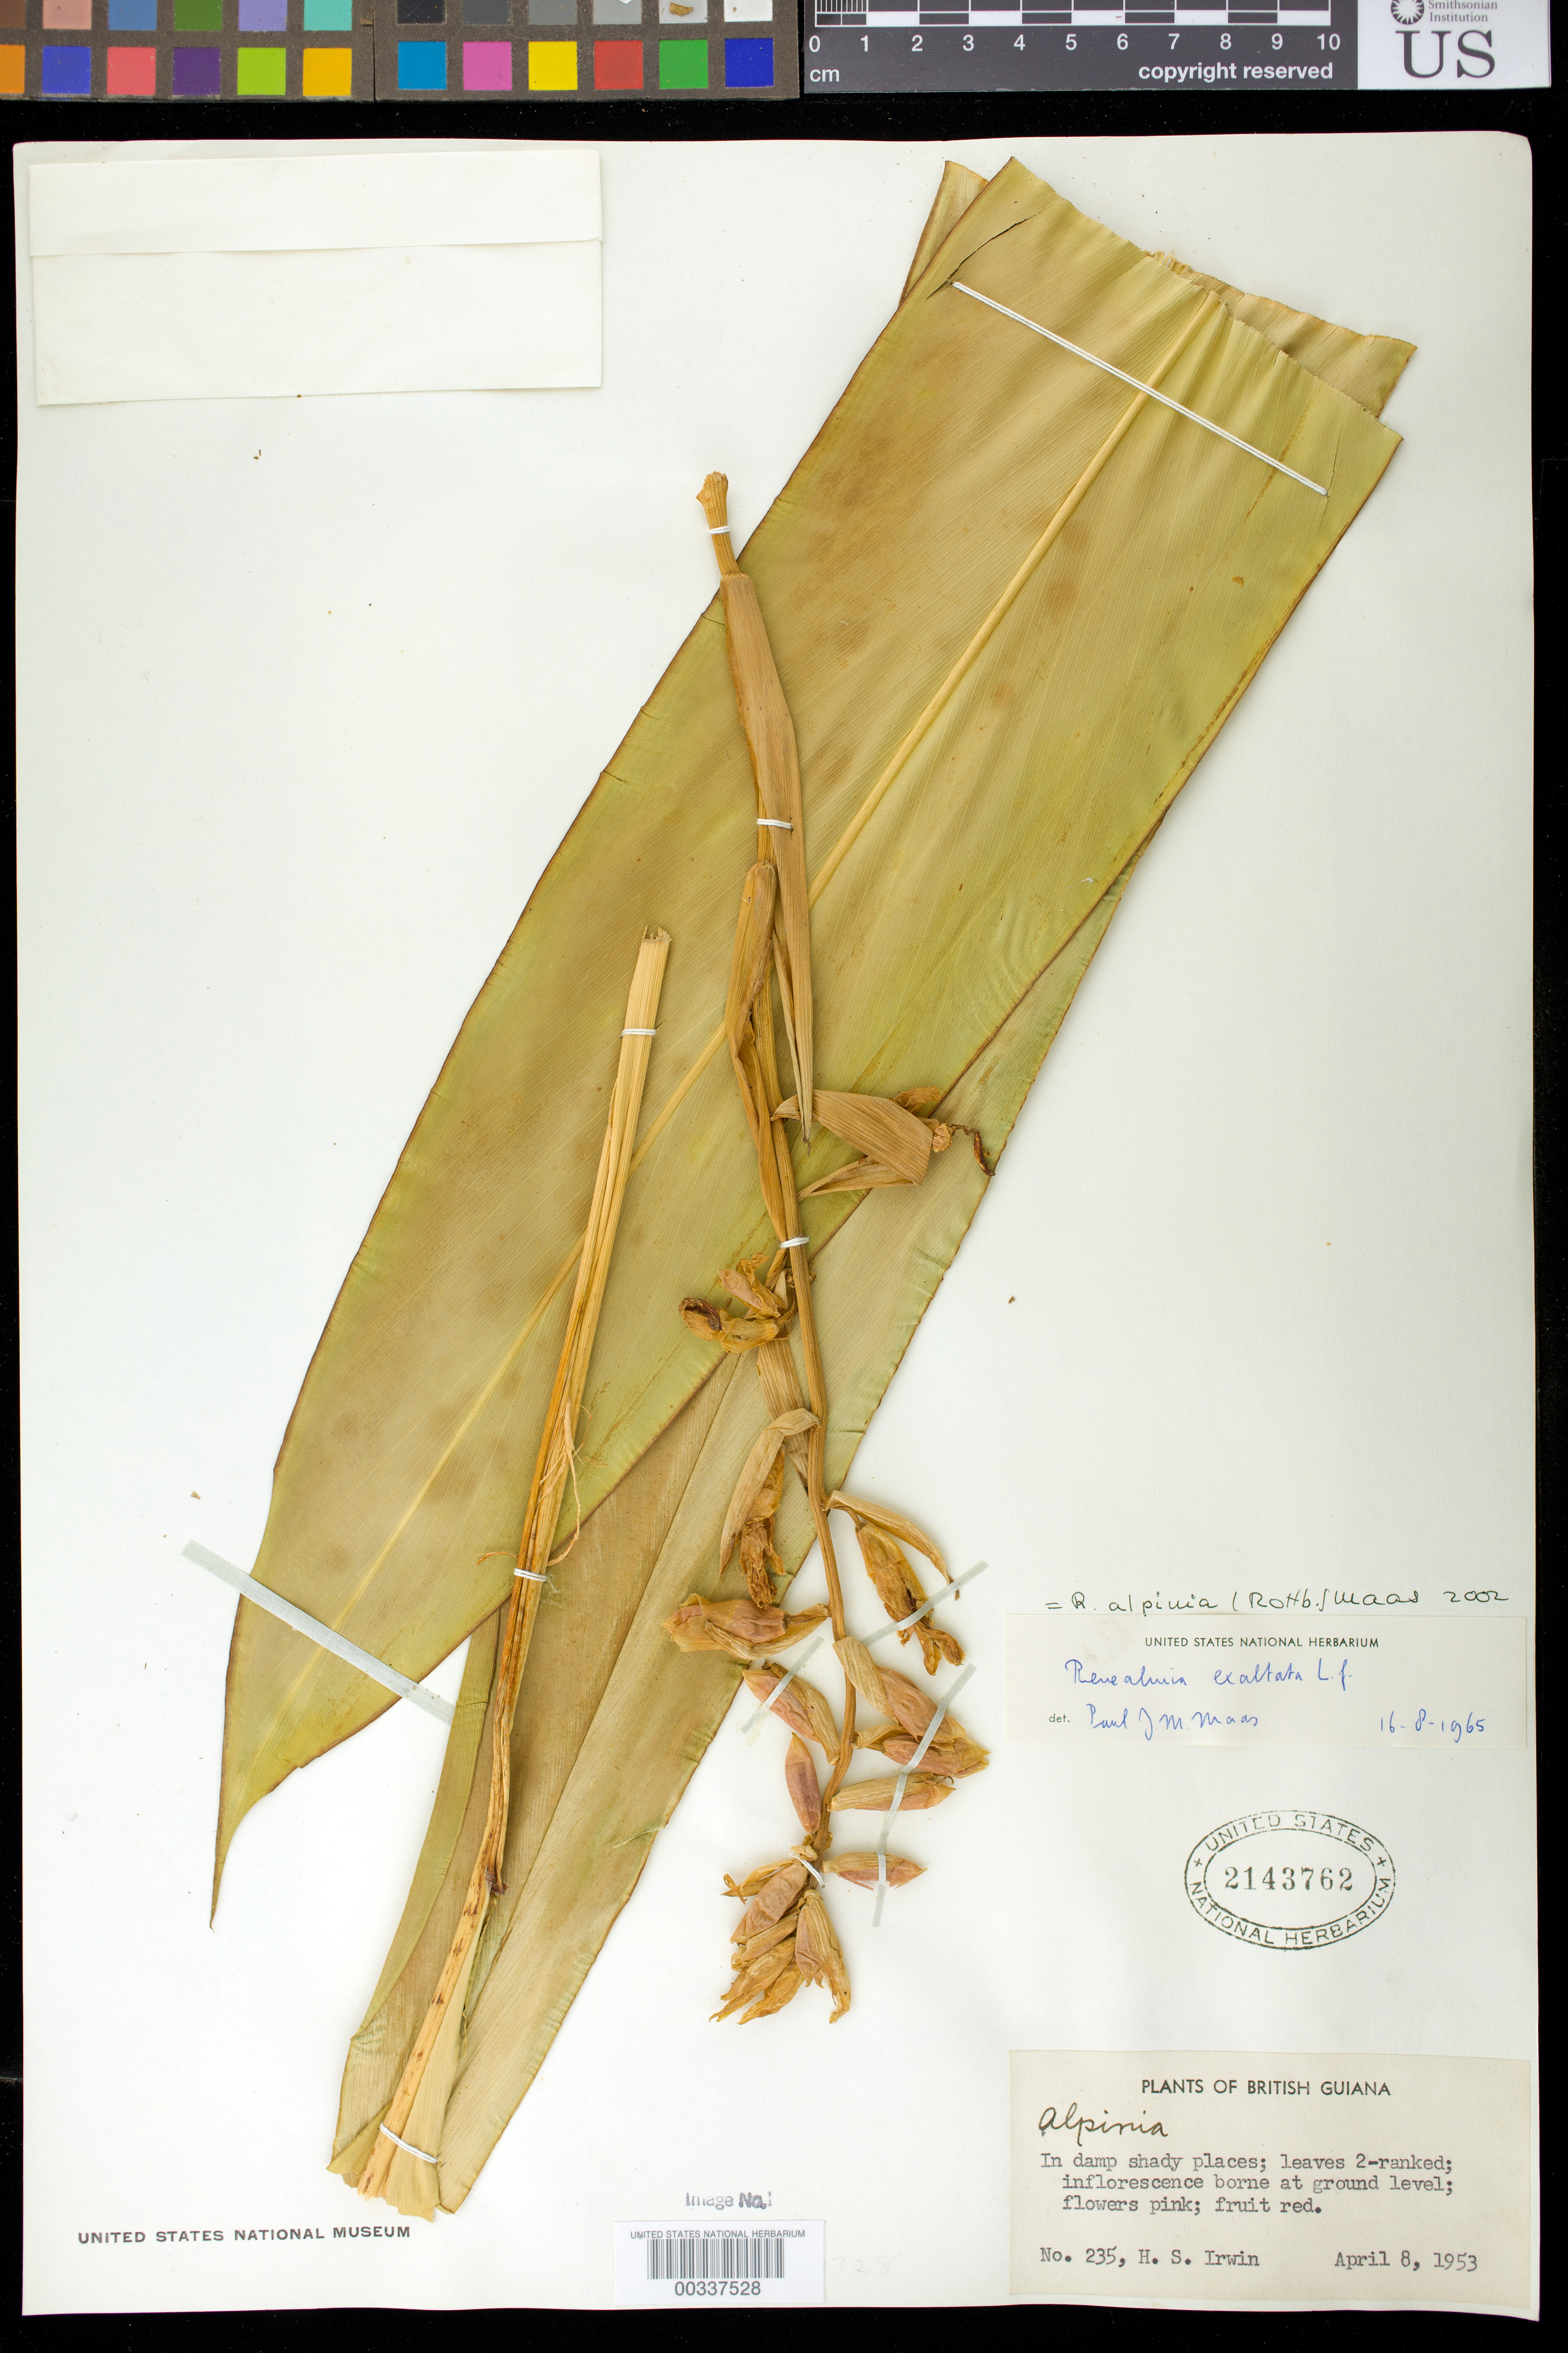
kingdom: Plantae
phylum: Tracheophyta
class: Liliopsida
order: Zingiberales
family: Zingiberaceae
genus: Renealmia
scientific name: Renealmia alpinia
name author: (Rottb.) Maas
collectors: H. Irwin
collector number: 235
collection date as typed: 08 Apr 1953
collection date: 1953-04-08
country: Guyana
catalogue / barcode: US 2143762